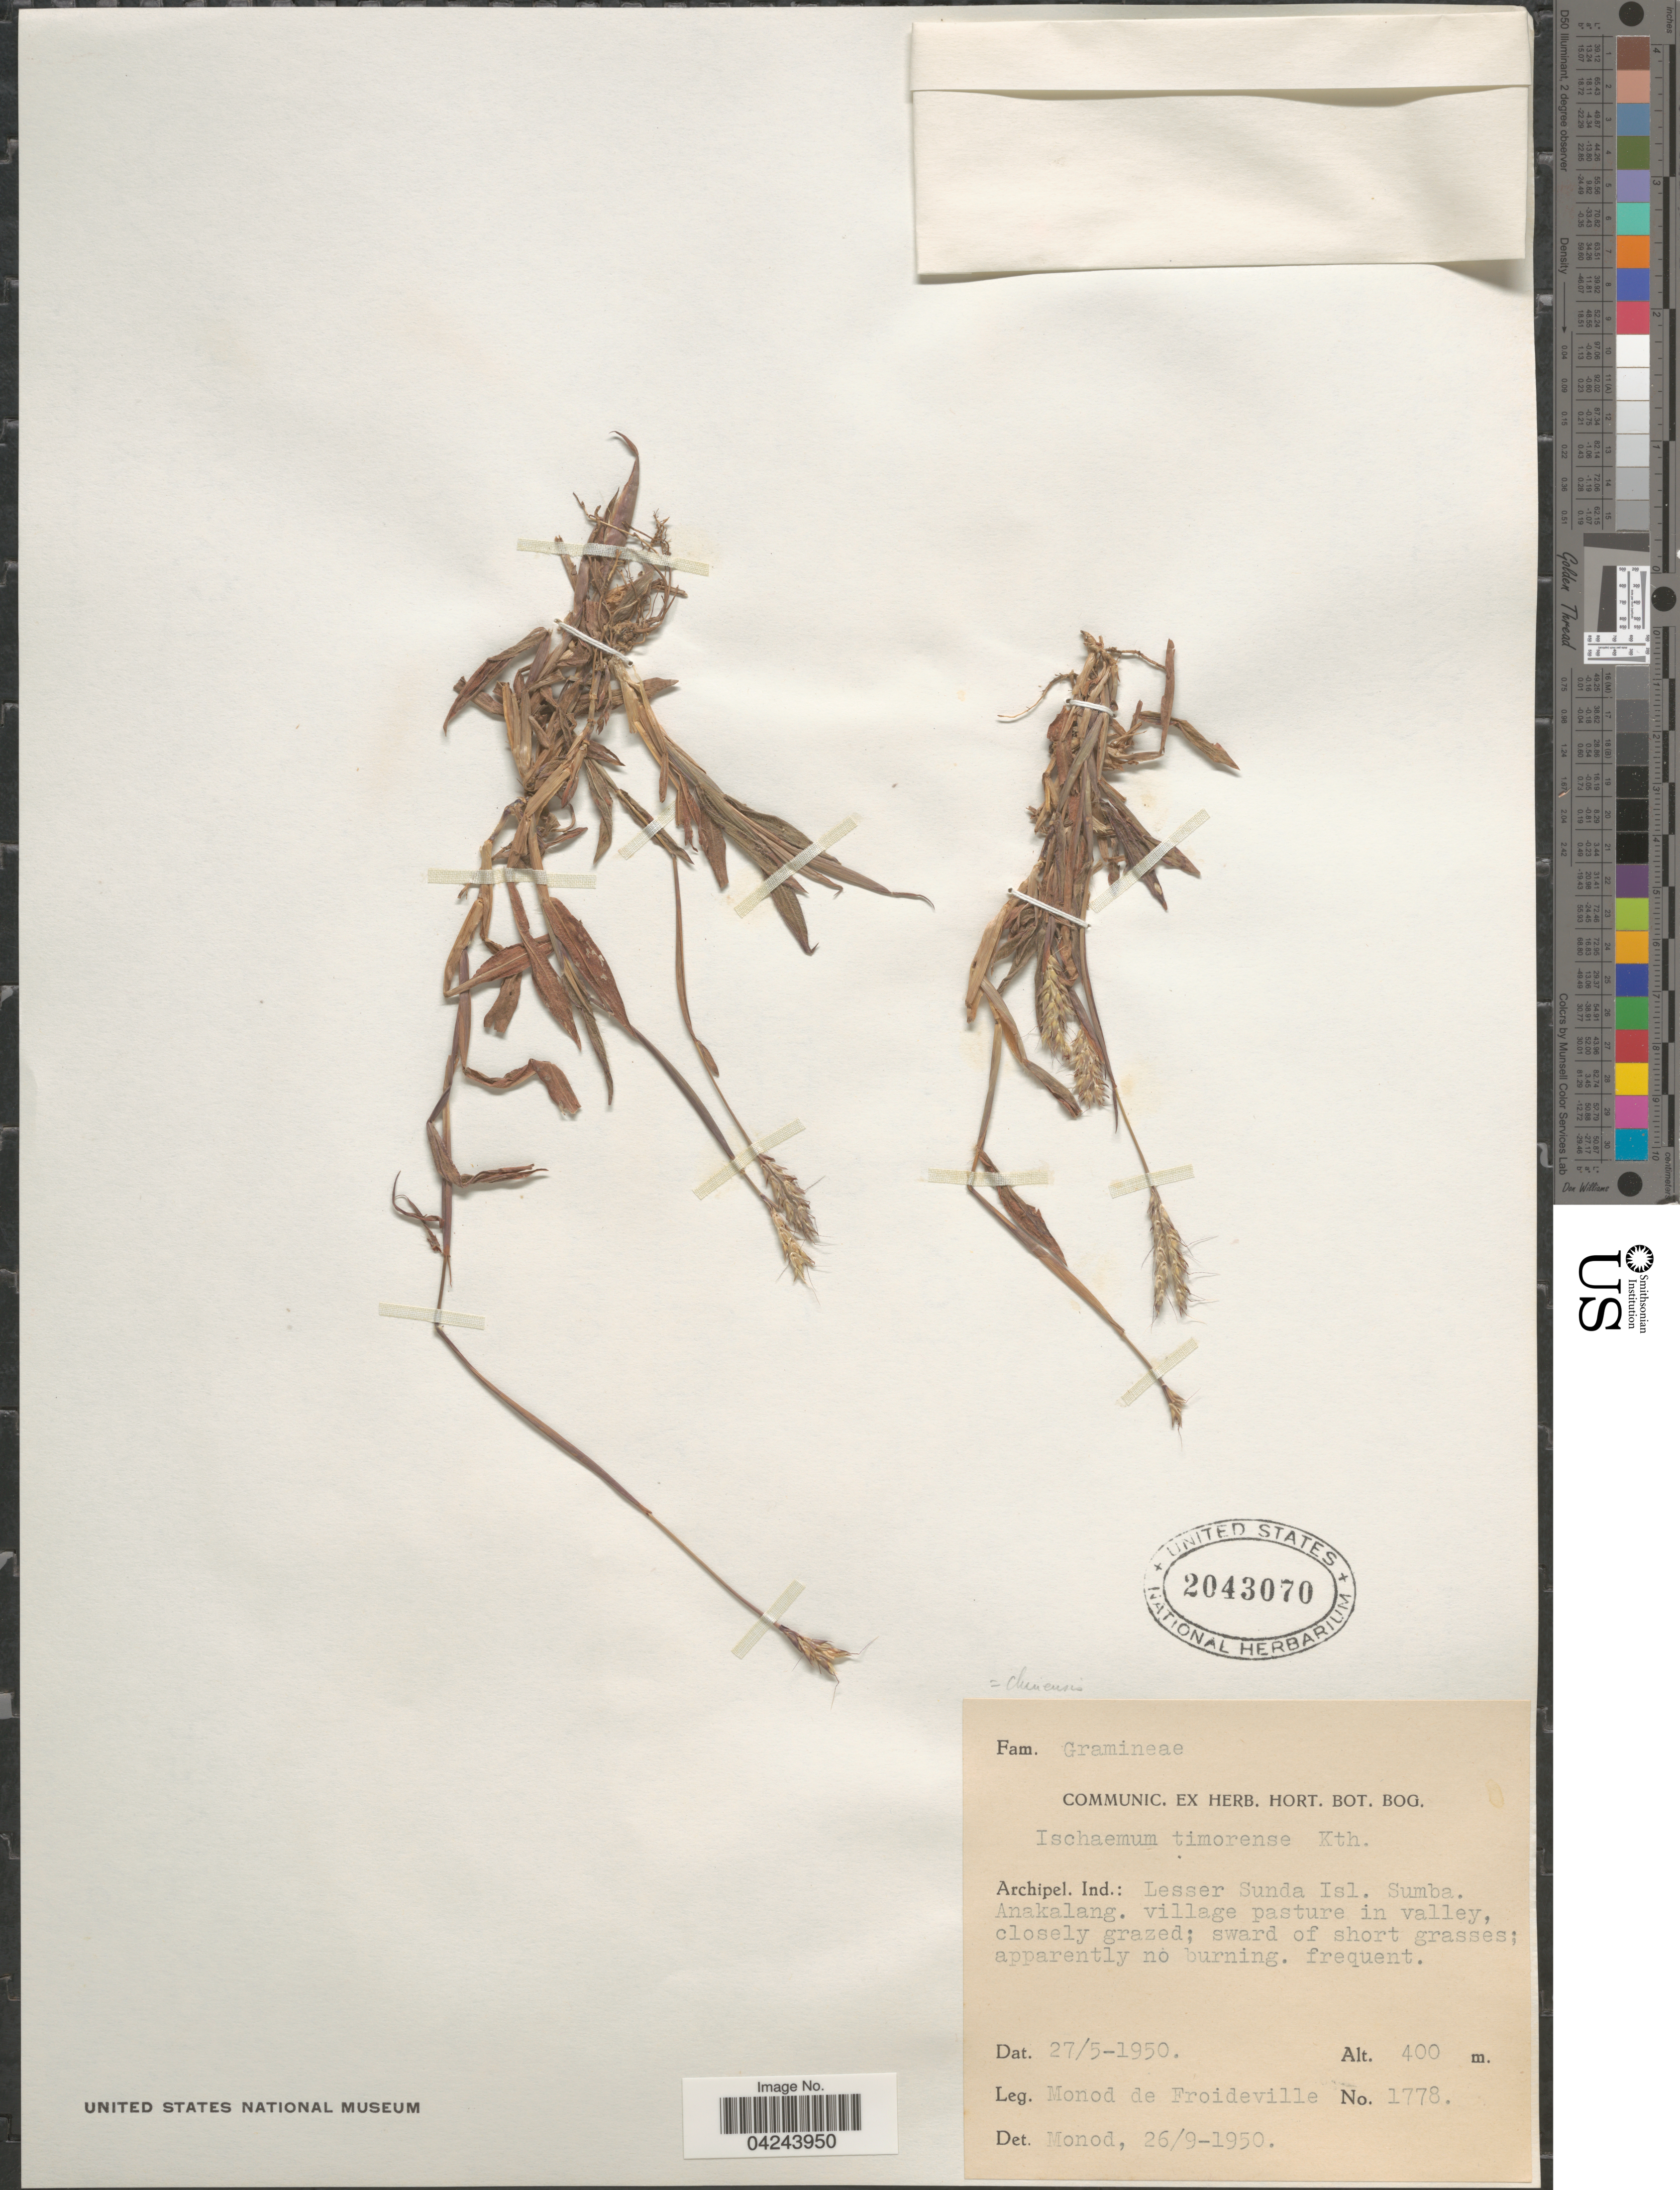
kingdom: Plantae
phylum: Tracheophyta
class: Liliopsida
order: Poales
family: Poaceae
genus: Ischaemum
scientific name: Ischaemum timorense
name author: Kunth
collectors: C. Monod de Froideville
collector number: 1778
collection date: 1950-05-27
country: Indonesia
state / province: Nusa Tenggara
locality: Archipel. Ind.: Lesser Sunda Isl. Sumba. Anakalang. Village pasture in valley.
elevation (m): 400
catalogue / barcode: US 2043070